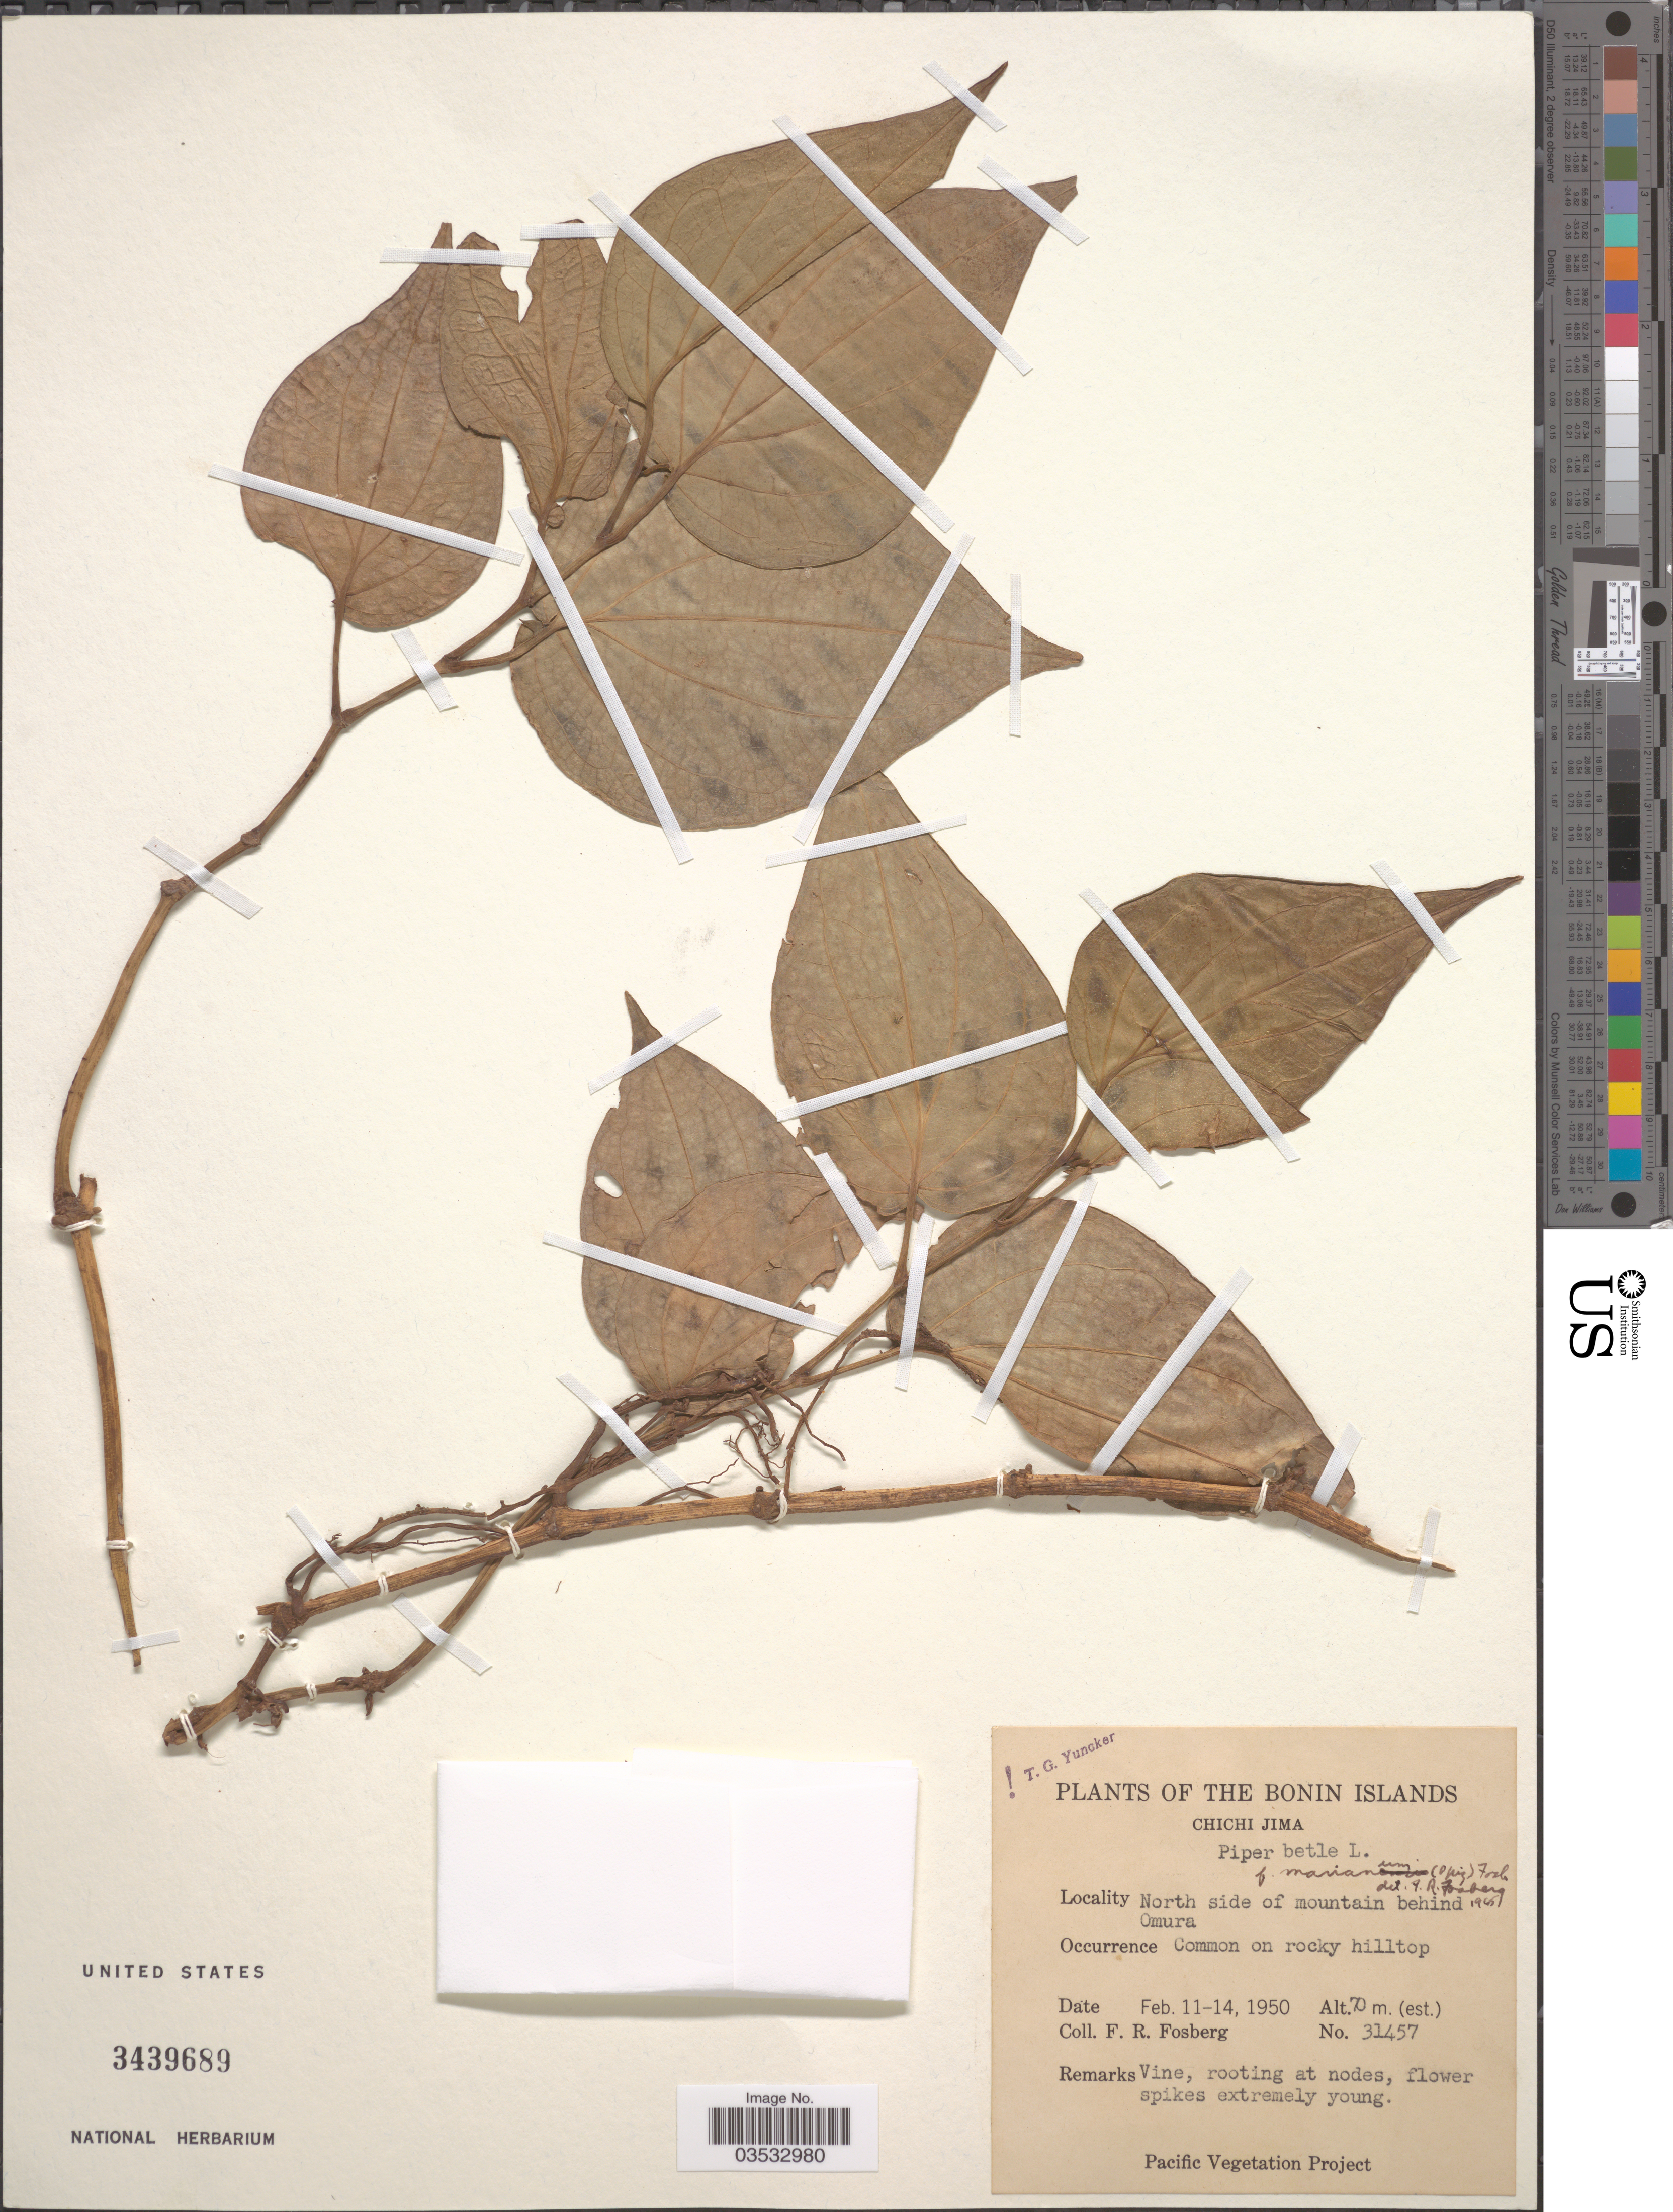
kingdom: Plantae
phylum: Tracheophyta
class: Magnoliopsida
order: Piperales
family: Piperaceae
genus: Piper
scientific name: Piper betle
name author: L.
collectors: F. R. Fosberg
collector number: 31457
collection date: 1950-02-11/1950-02-14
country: Japan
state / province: Tokyo, Federal City of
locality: The Bonin Islands. Chichi Jima. North side of mountain behind Omura.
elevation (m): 70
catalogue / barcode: US 3439689